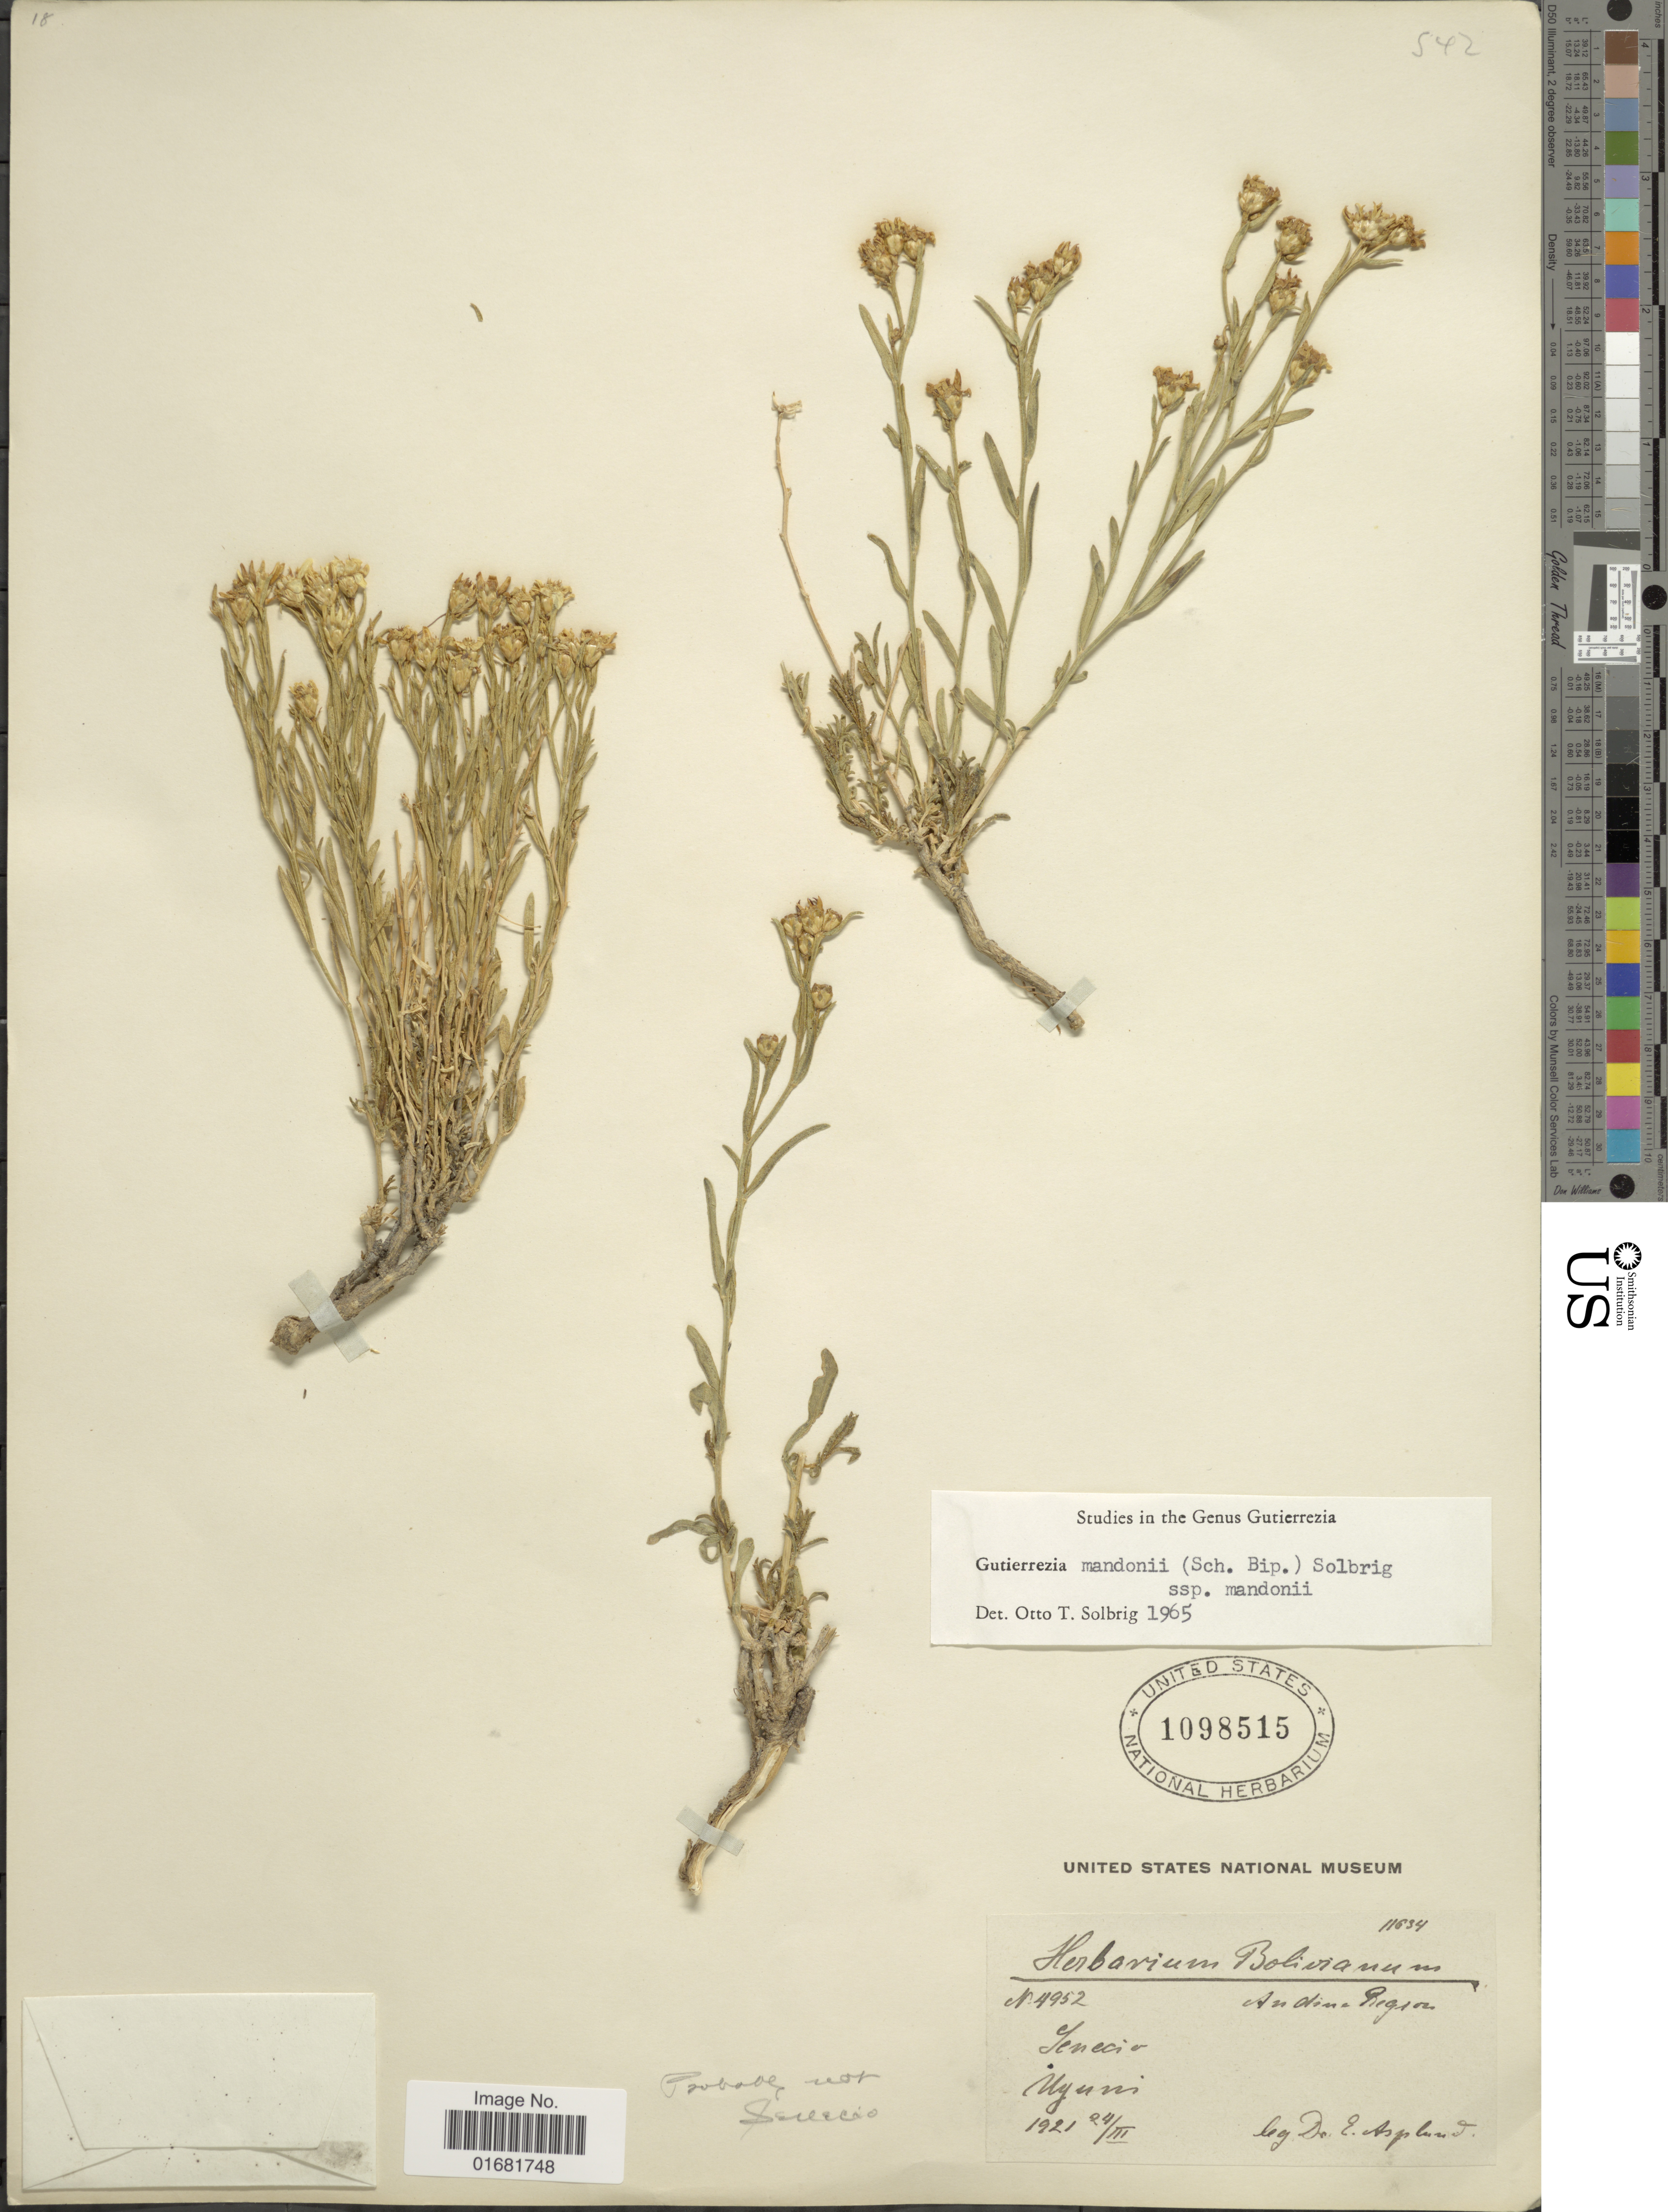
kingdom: Plantae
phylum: Tracheophyta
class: Magnoliopsida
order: Asterales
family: Asteraceae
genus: Gutierrezia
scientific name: Gutierrezia mandonii subsp. mandonii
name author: (Sch. Bip.) Solbrig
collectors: E. Asplund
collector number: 4952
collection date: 1921-03-24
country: Bolivia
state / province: Potosí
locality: Uyuni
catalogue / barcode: US 1098515